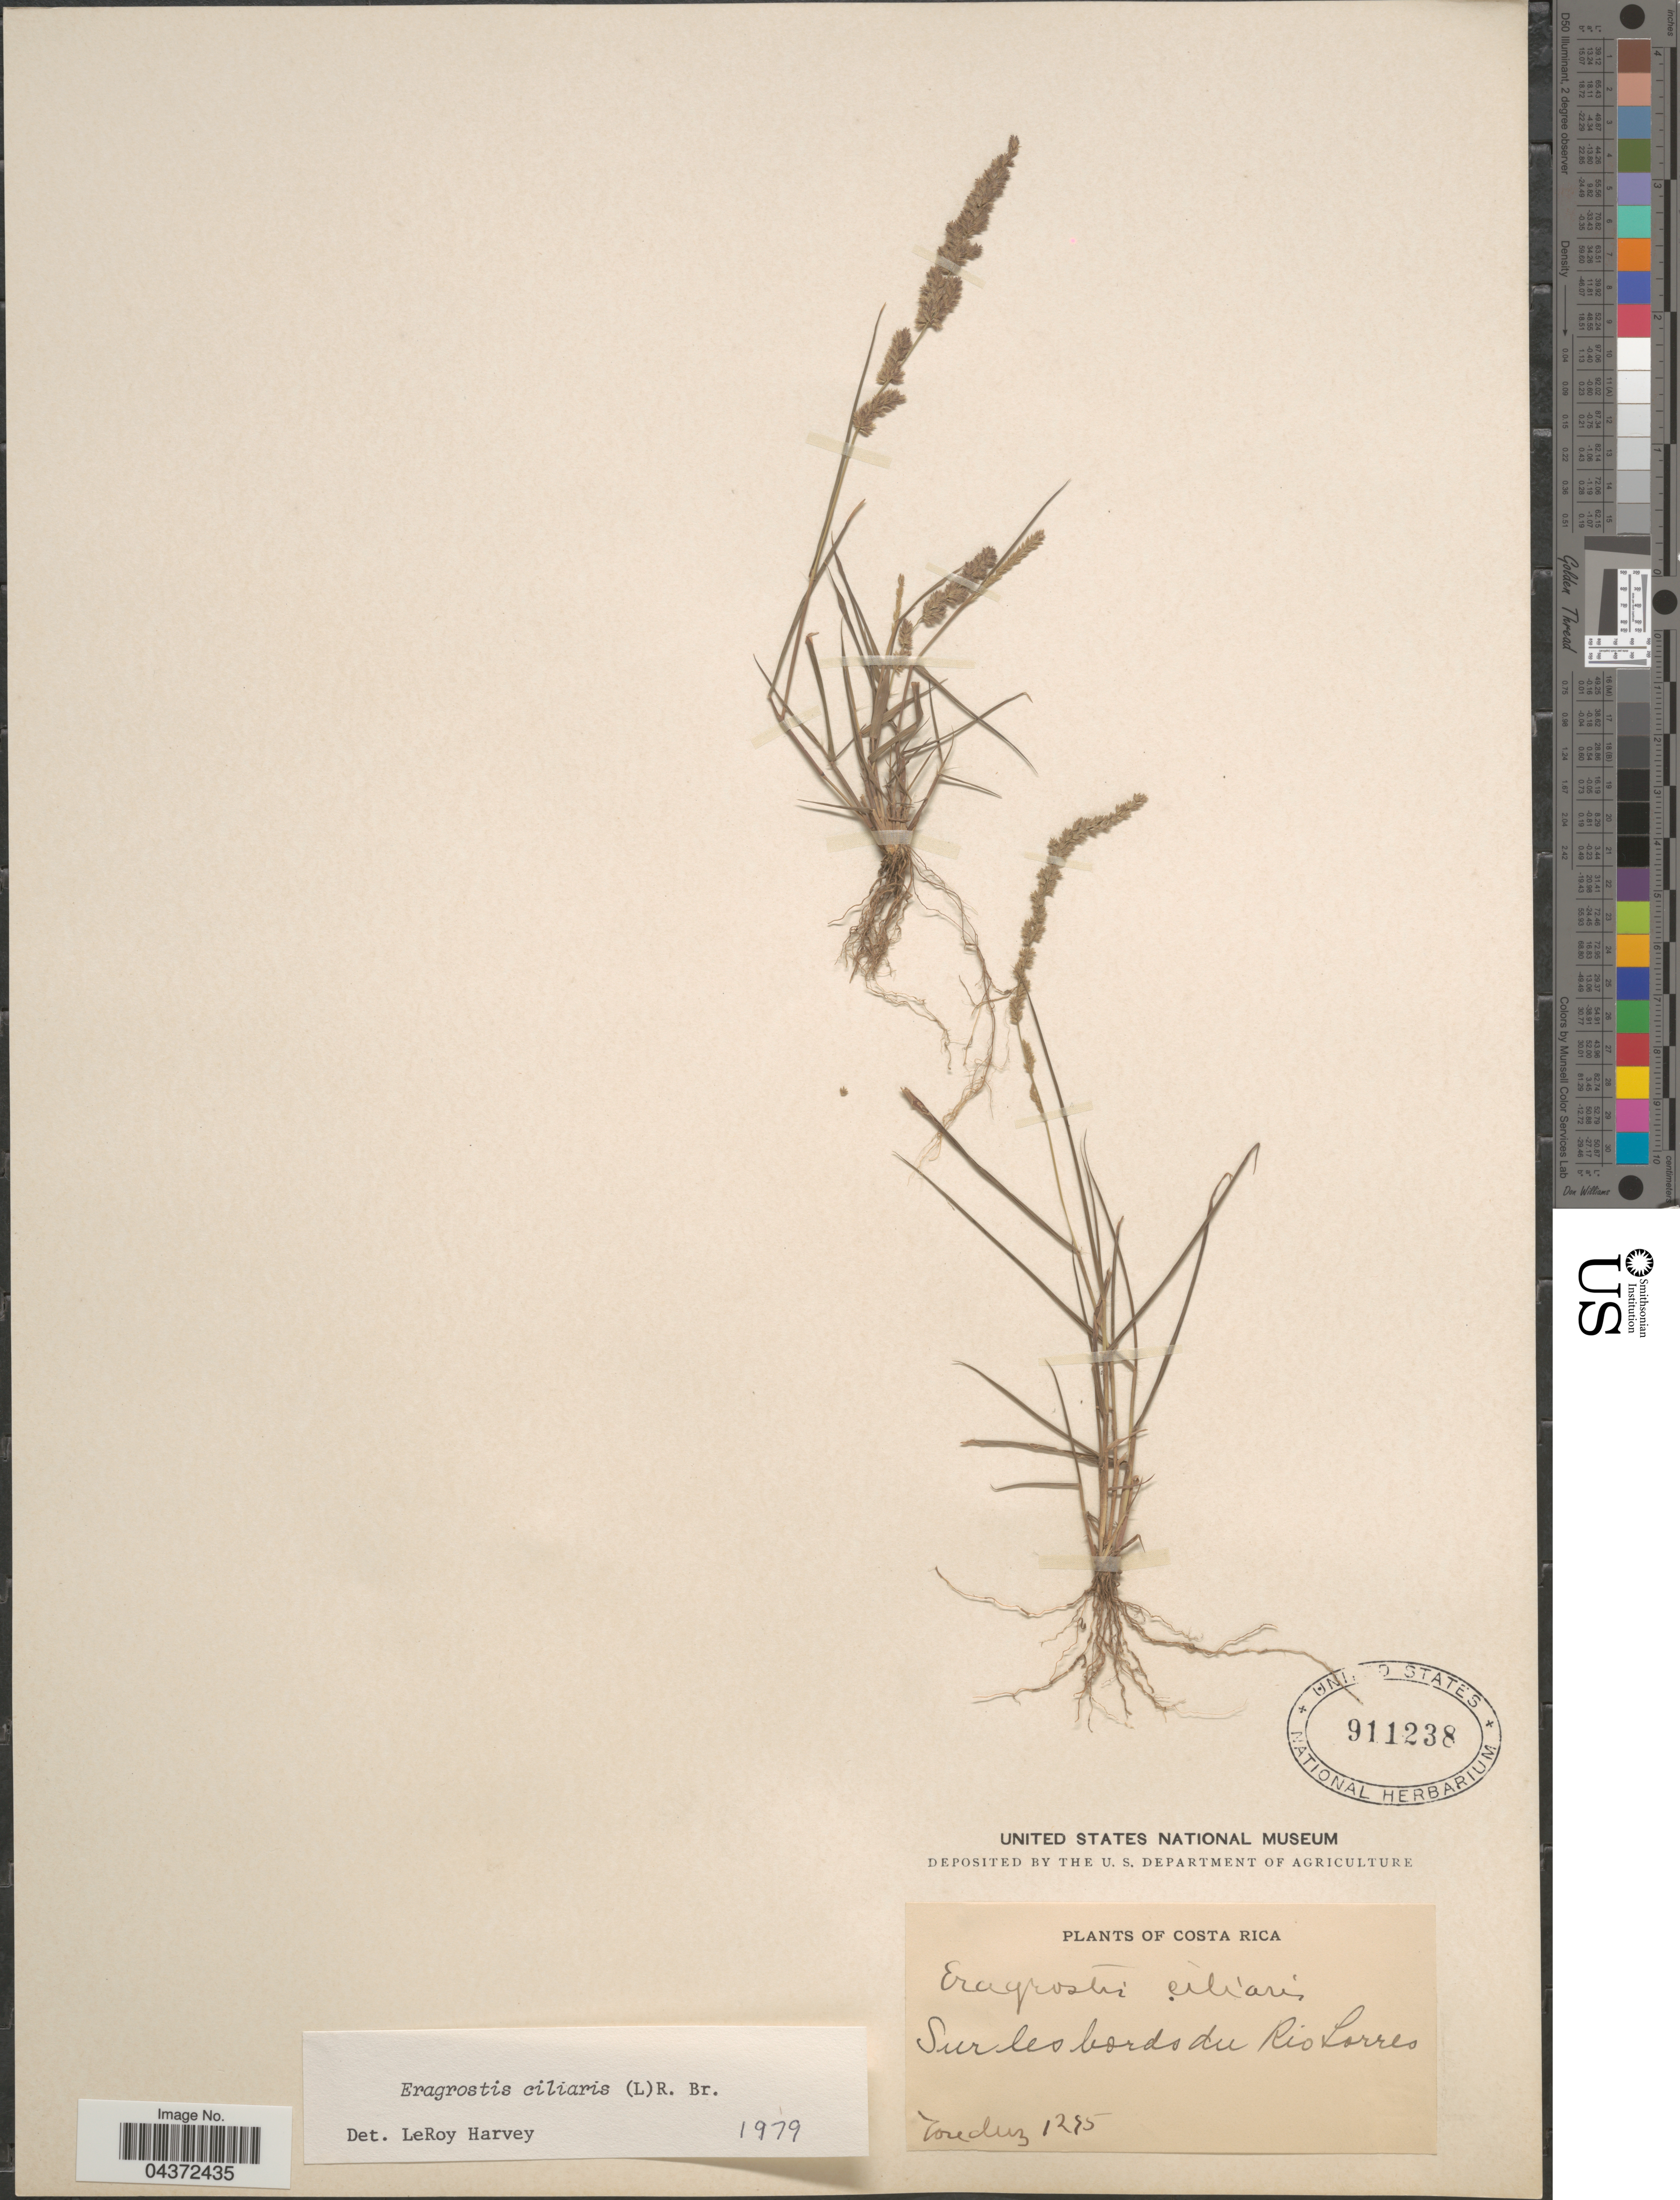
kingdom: Plantae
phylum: Tracheophyta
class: Liliopsida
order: Poales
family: Poaceae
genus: Eragrostis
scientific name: Eragrostis ciliaris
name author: (L.) R. Br.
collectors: Tonduz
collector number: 1295*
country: Costa Rica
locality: Sur les bords du Rio Torres.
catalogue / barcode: US 911238